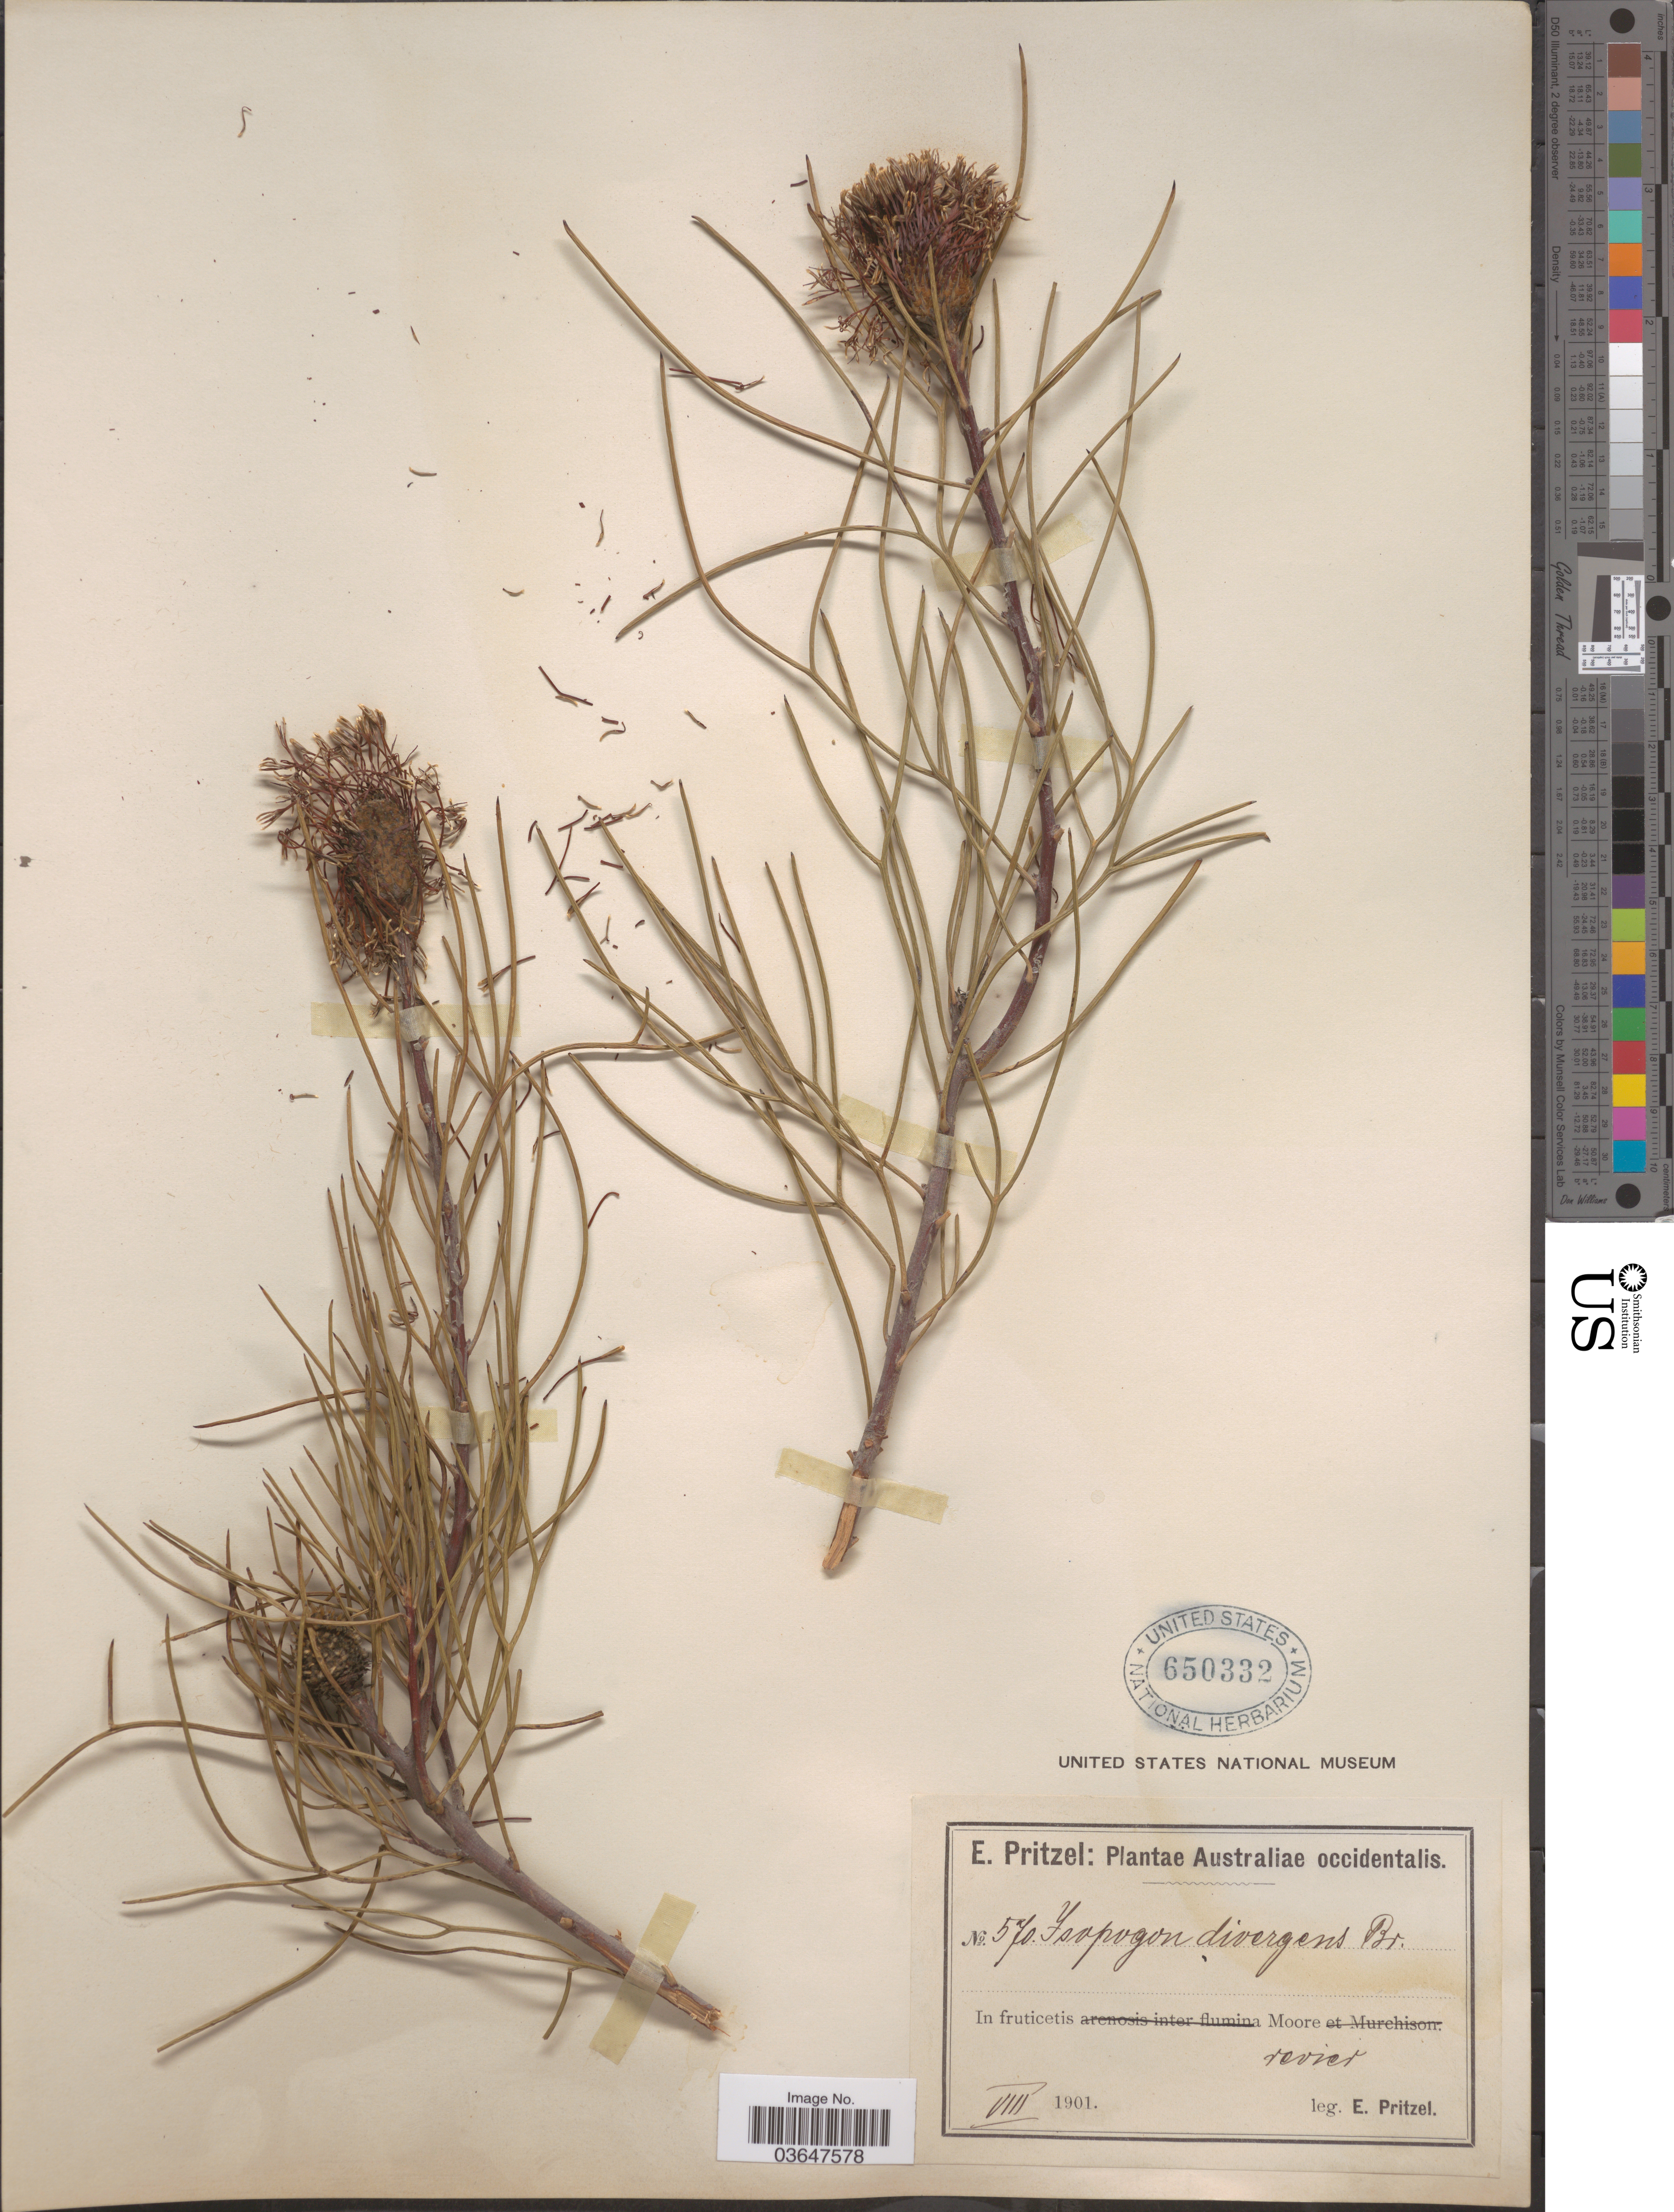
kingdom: Plantae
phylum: Tracheophyta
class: Magnoliopsida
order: Proteales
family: Proteaceae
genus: Isopogon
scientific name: Isopogon divergens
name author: R. Br.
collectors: E. G. Pritzel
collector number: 570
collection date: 1901-08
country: Australia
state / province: Western Australia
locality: Australiae occidentalis. In fruticetis Moore revier.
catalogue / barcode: US 650332